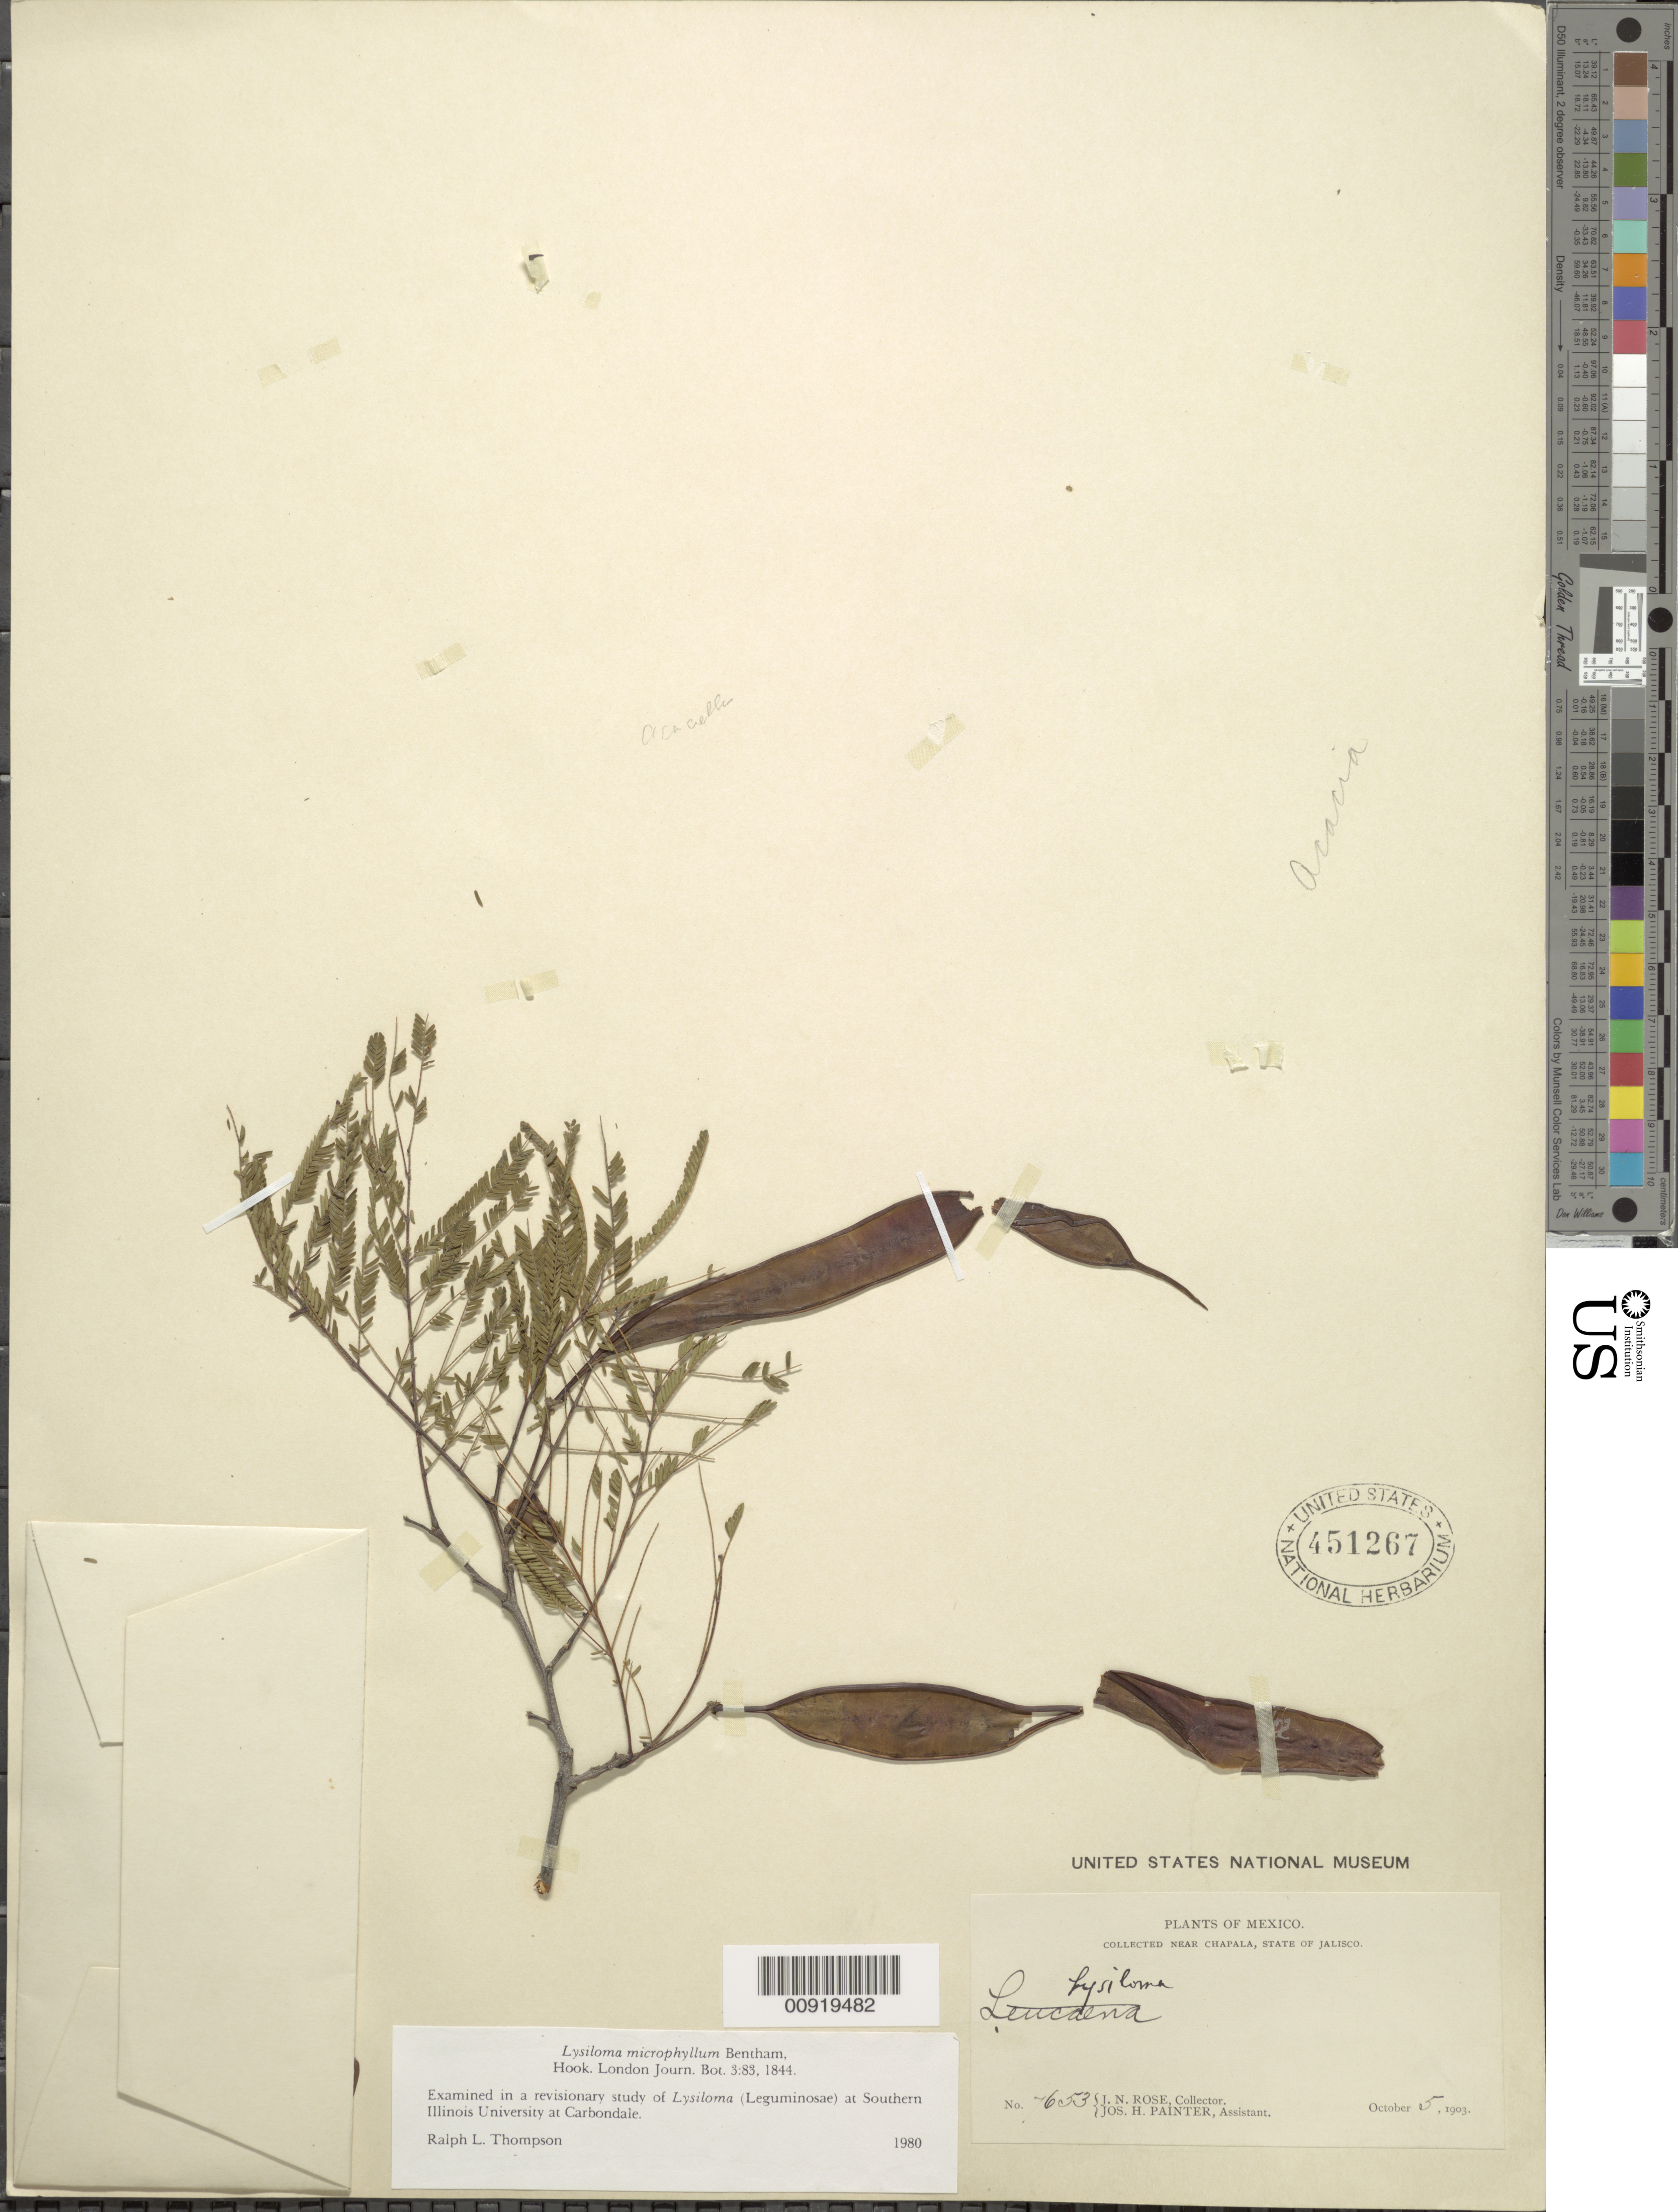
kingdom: Plantae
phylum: Tracheophyta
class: Magnoliopsida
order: Fabales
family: Fabaceae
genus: Lysiloma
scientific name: Lysiloma microphyllum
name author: Benth.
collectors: J. N. Rose & J. H. Painter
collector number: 7653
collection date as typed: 05 Oct 1903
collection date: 1903-10-05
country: Mexico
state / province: Jalisco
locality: Near Chapala, State of Jalisco.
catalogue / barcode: US 451267